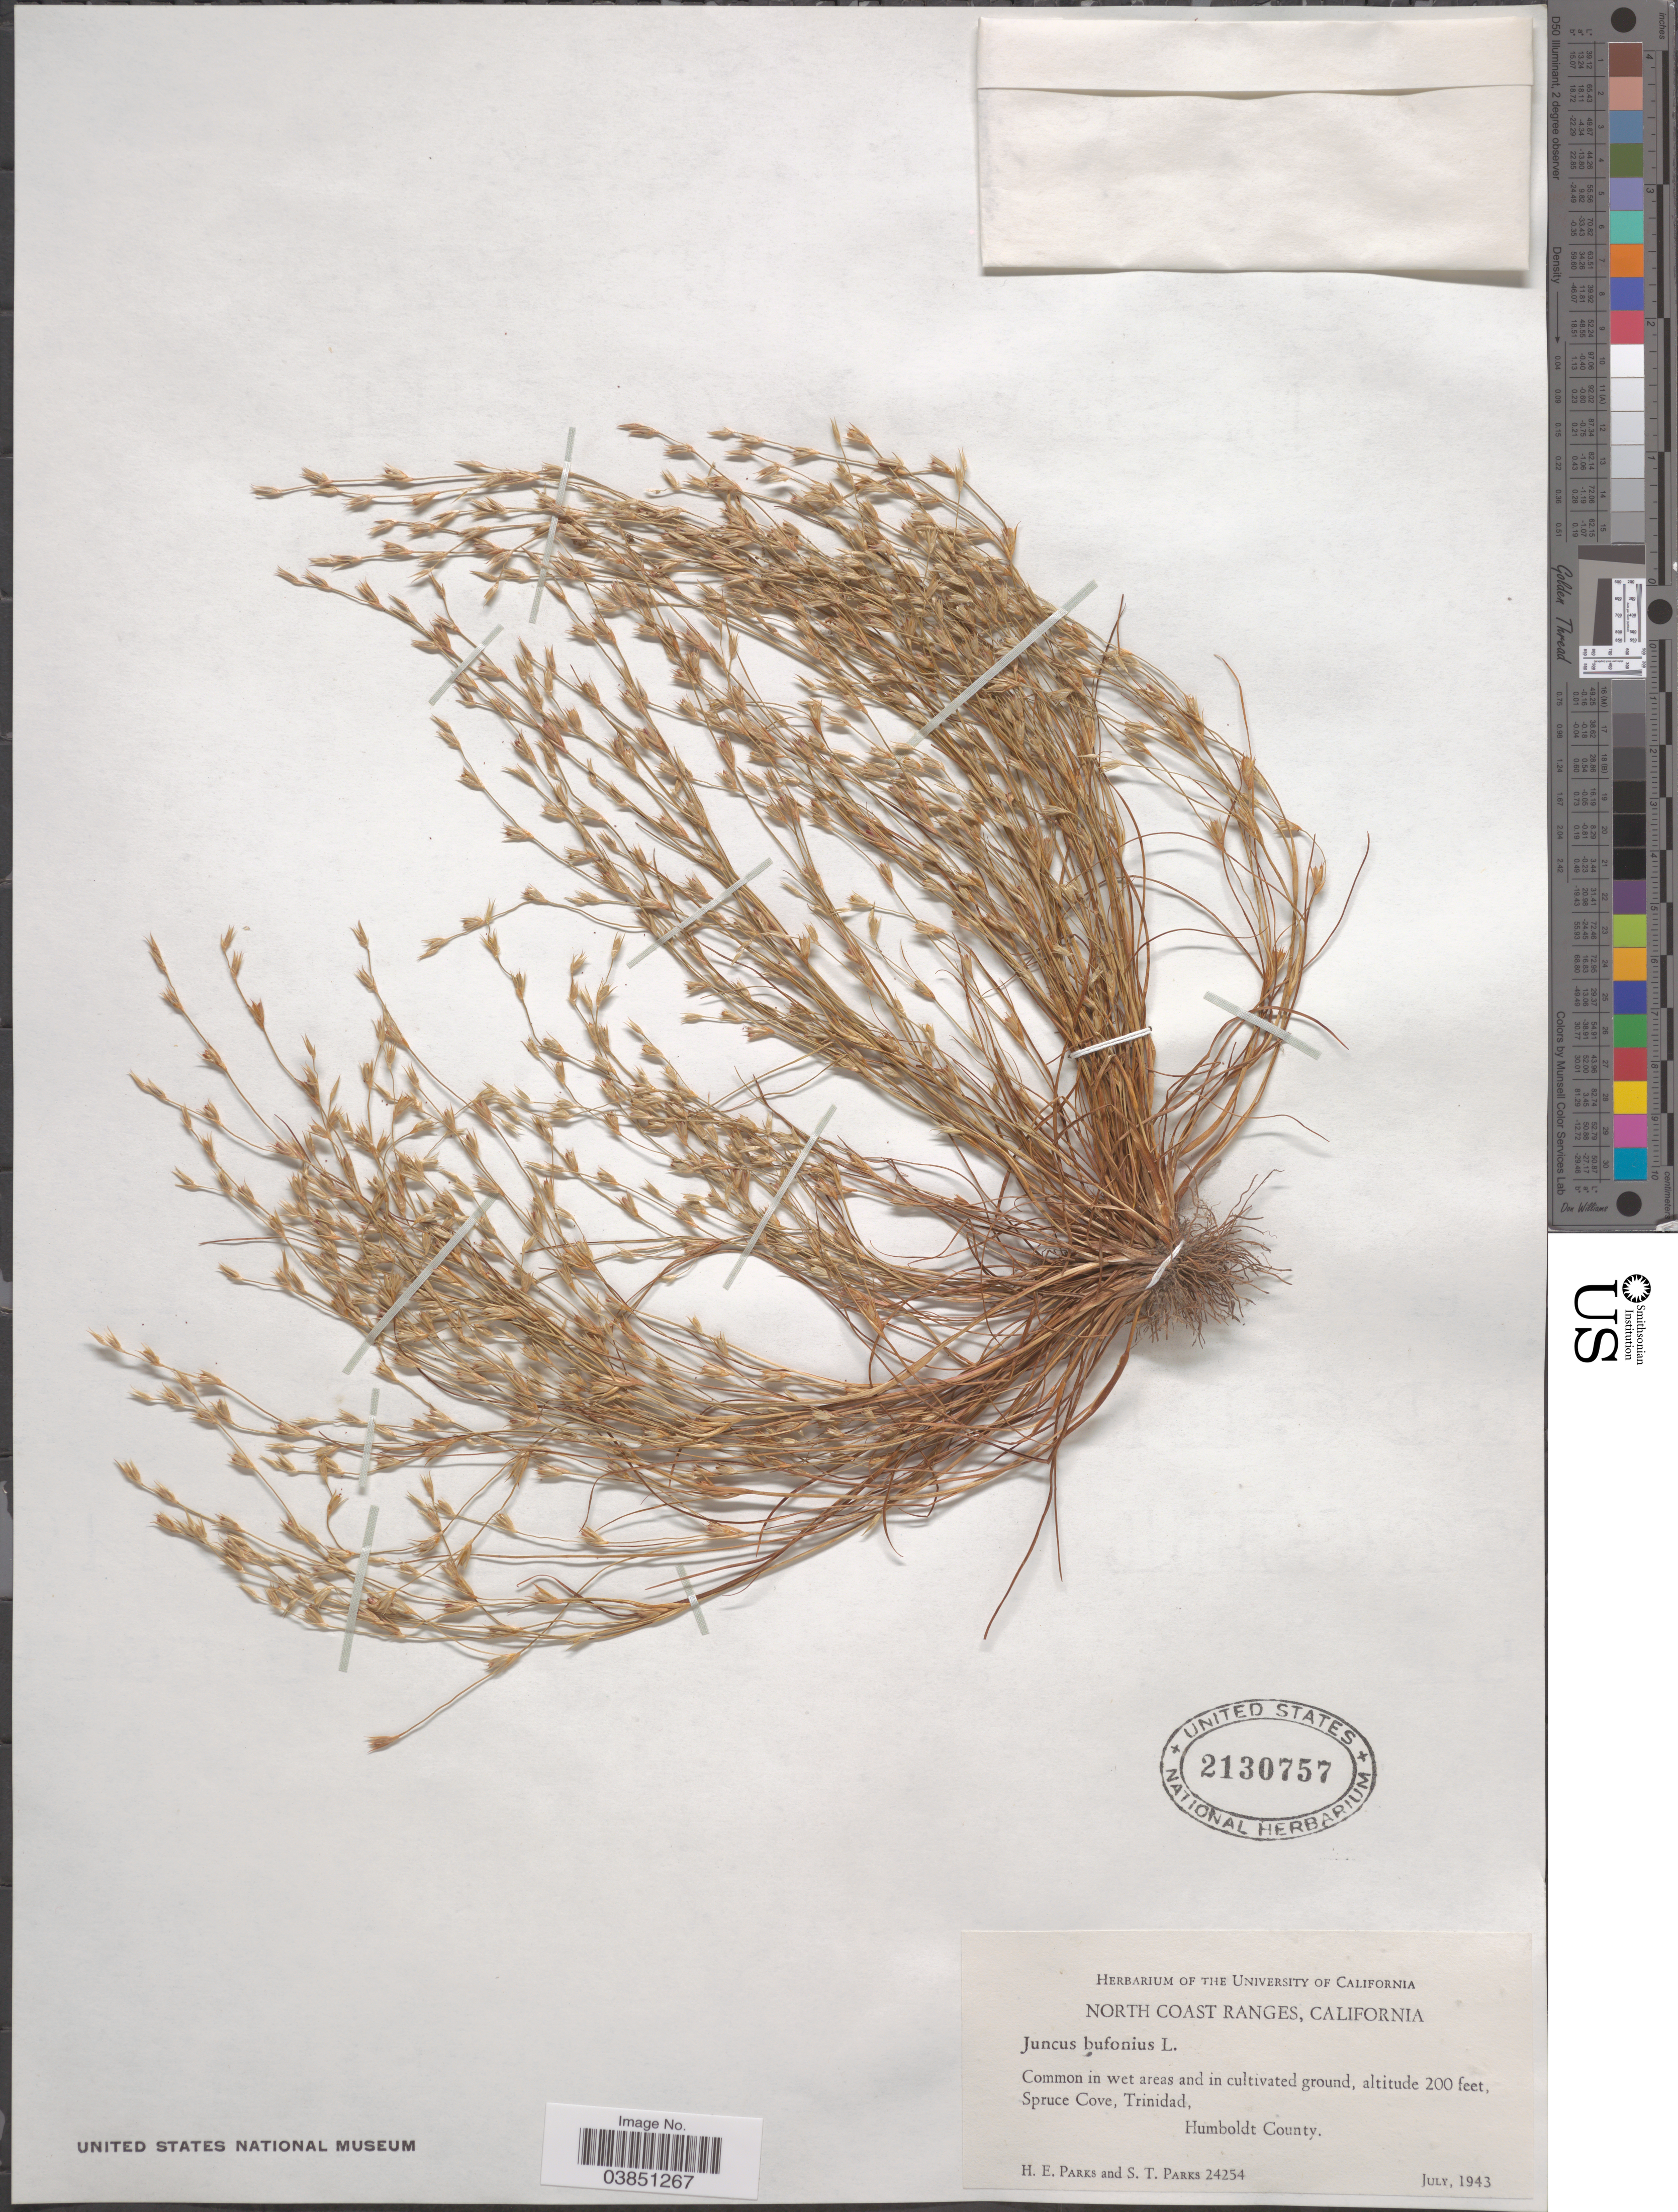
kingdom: Plantae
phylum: Tracheophyta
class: Liliopsida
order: Poales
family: Juncaceae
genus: Juncus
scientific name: Juncus bufonius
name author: L.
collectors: H. E. Parks & S. Parks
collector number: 24254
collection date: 1943-07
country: United States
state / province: California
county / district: Humboldt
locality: North Coast Ranges. Spruce Cove, Trinidad, Humboldt County.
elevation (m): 61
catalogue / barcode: US 2130757